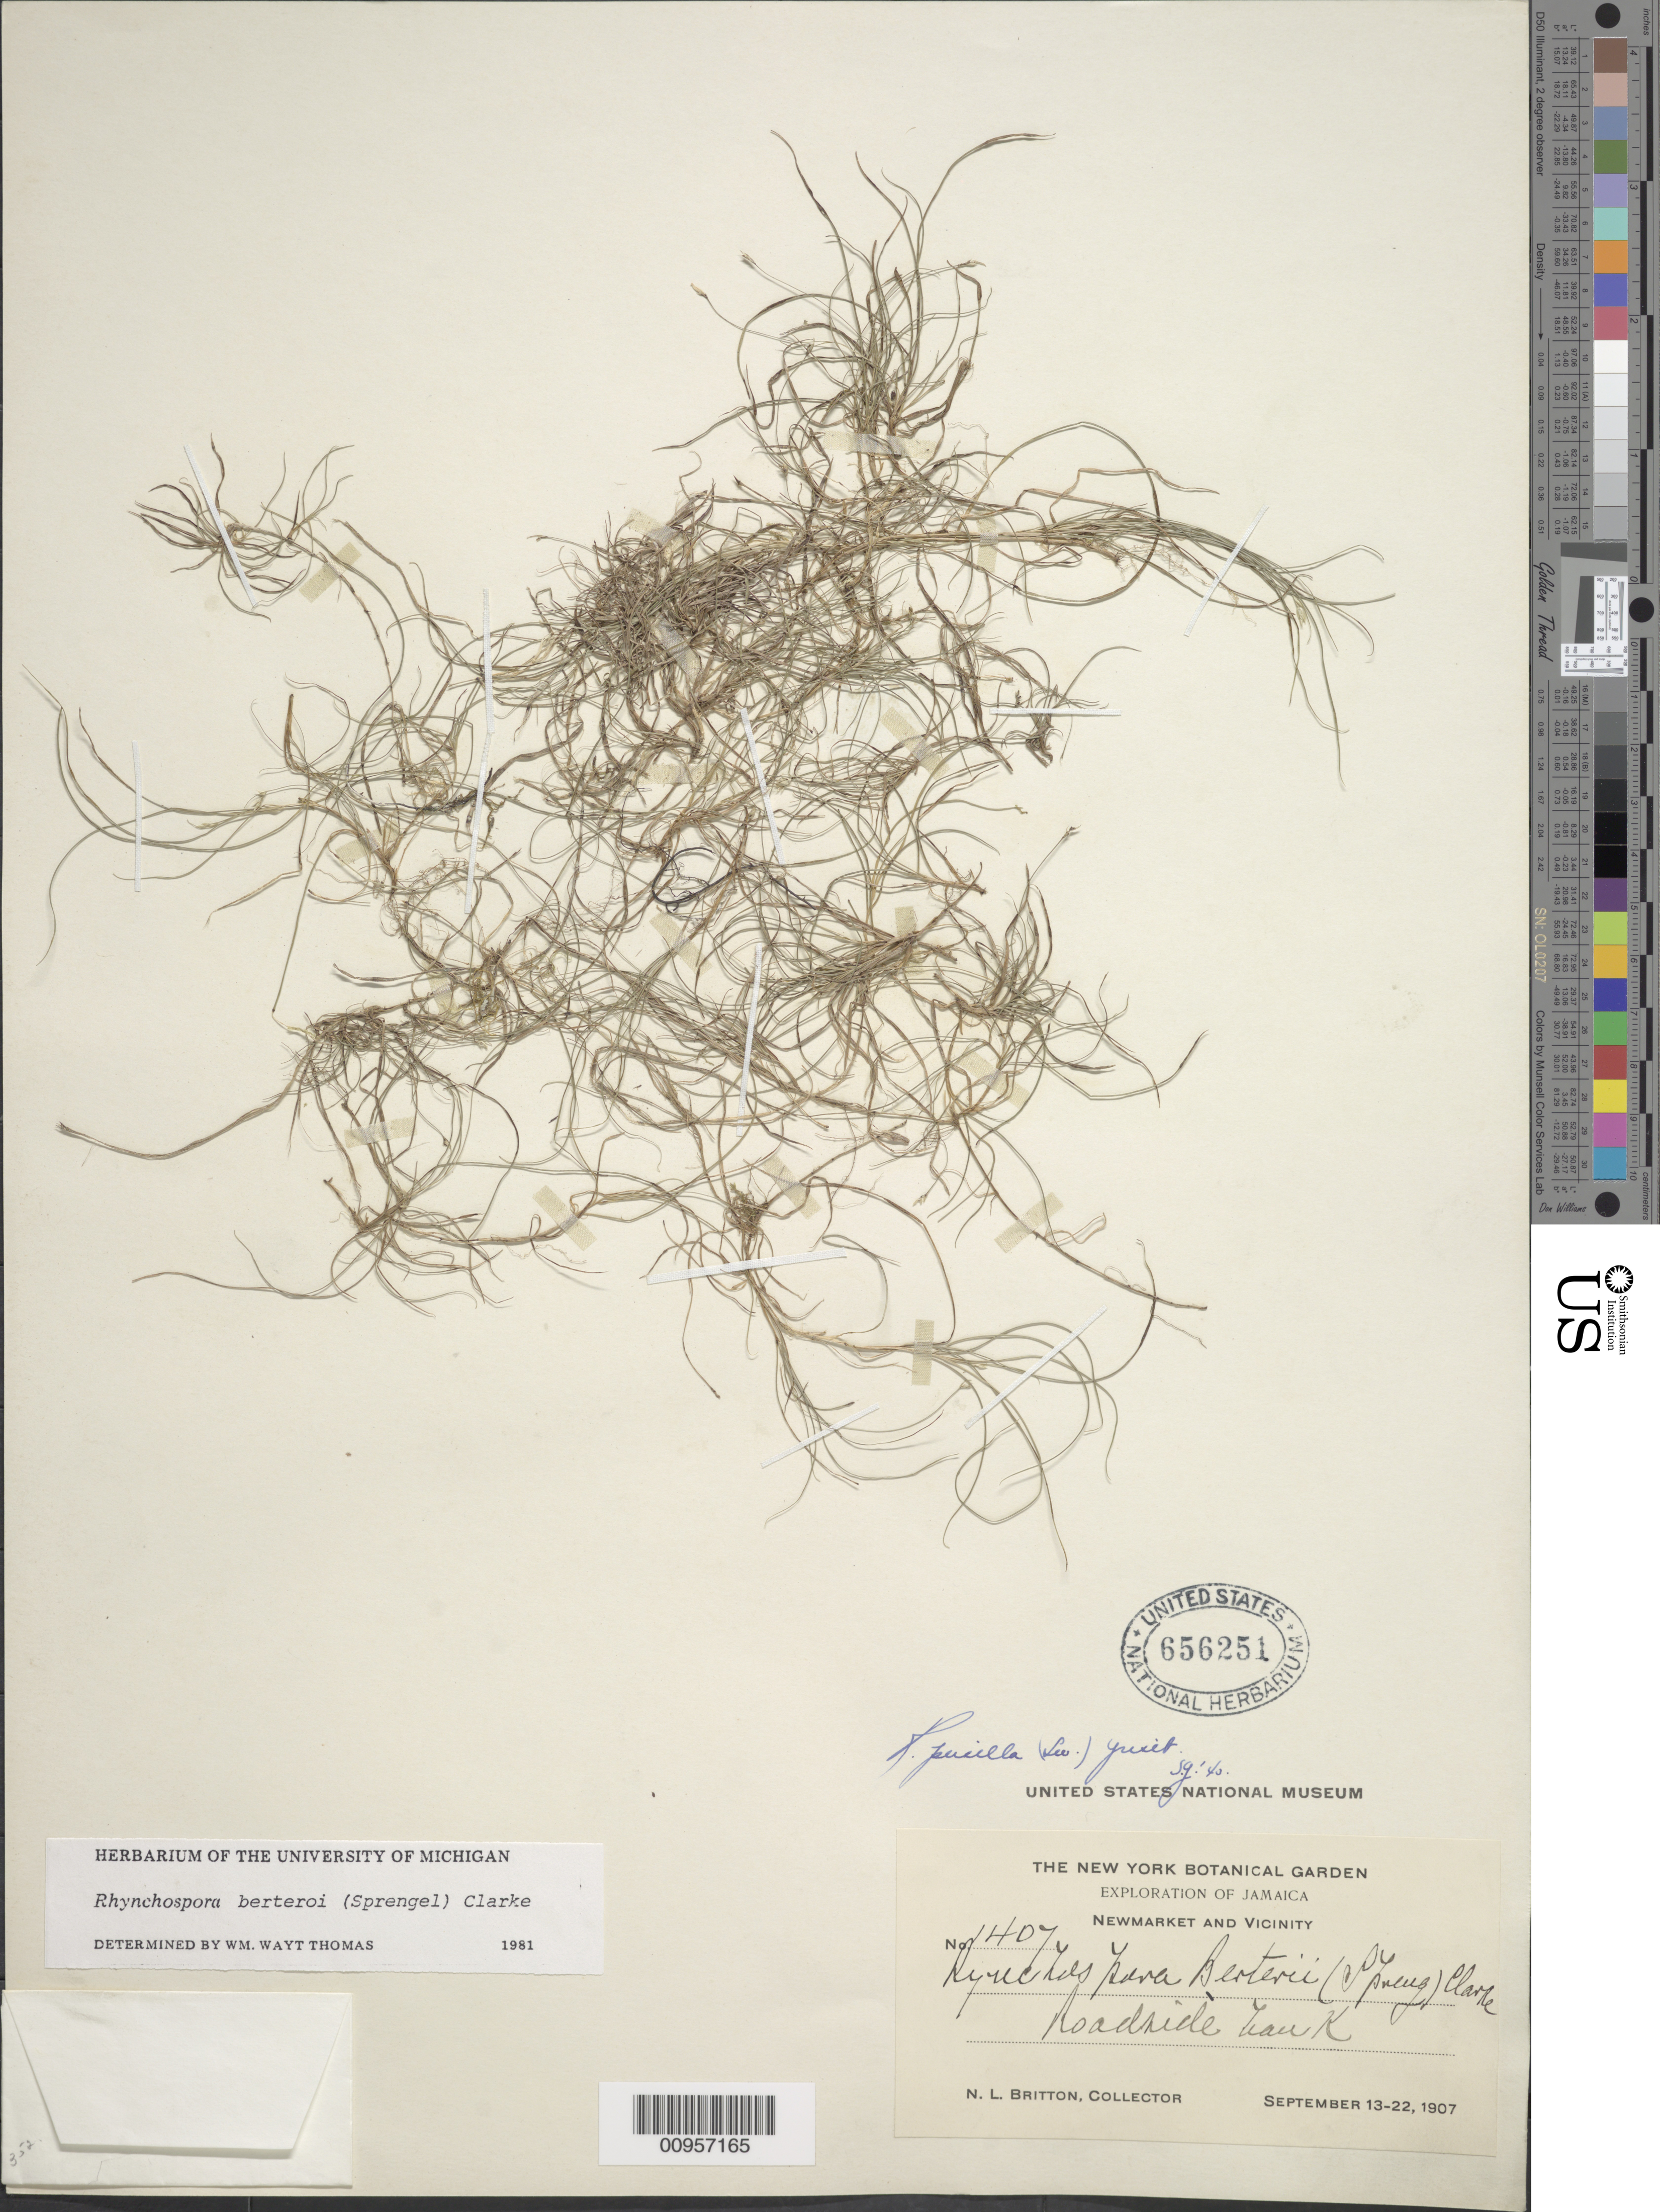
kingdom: Plantae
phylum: Tracheophyta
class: Liliopsida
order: Poales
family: Cyperaceae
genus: Rhynchospora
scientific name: Rhynchospora berteroi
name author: (Spreng.) C.B. Clarke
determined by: Thomas, W. W., (NY), New York Botanical Garden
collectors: N. Britton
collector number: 1407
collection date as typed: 13 Sep 1907 to 22 Sep 1907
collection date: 1907-09-13/1907-09-22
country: Jamaica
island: Jamaica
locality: Newmarket and vicinity, roadside bank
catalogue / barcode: US 656251